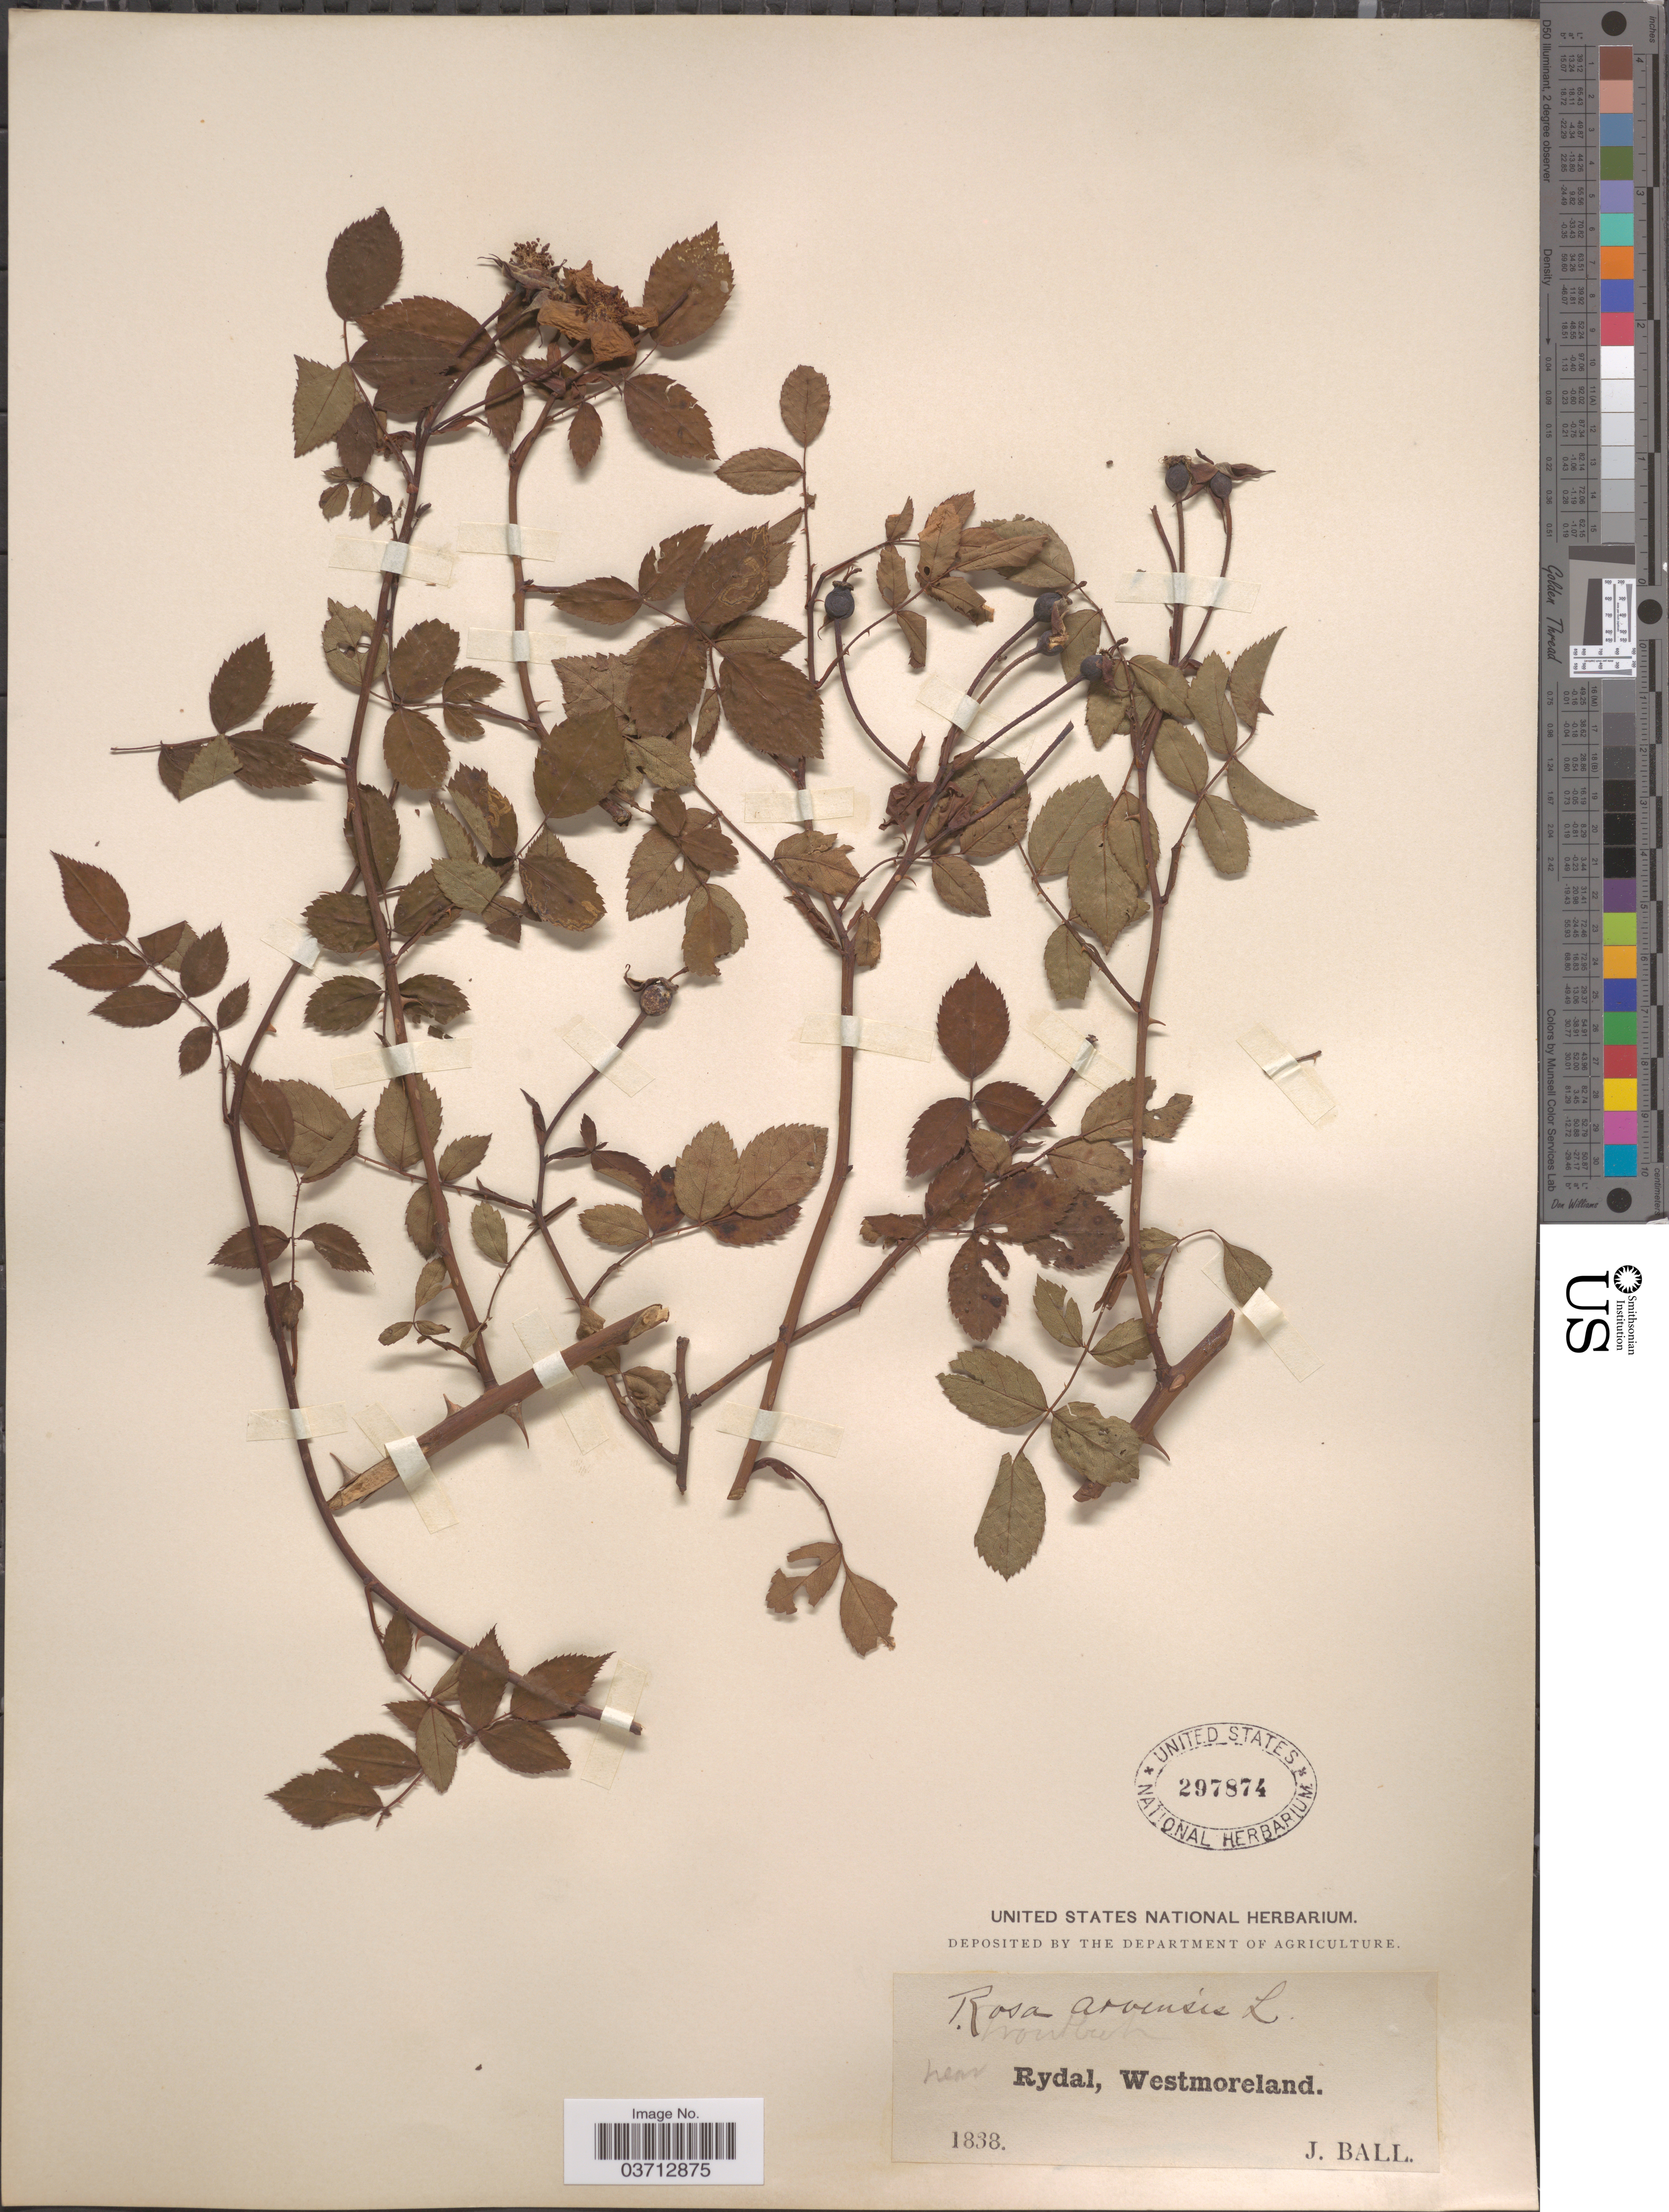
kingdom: Plantae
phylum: Tracheophyta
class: Magnoliopsida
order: Rosales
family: Rosaceae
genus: Rosa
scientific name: Rosa arvensis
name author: Huds.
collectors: J. Ball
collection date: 1838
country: United kingdom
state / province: England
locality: Near Rydal, Westmoreland.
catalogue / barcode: US 297874